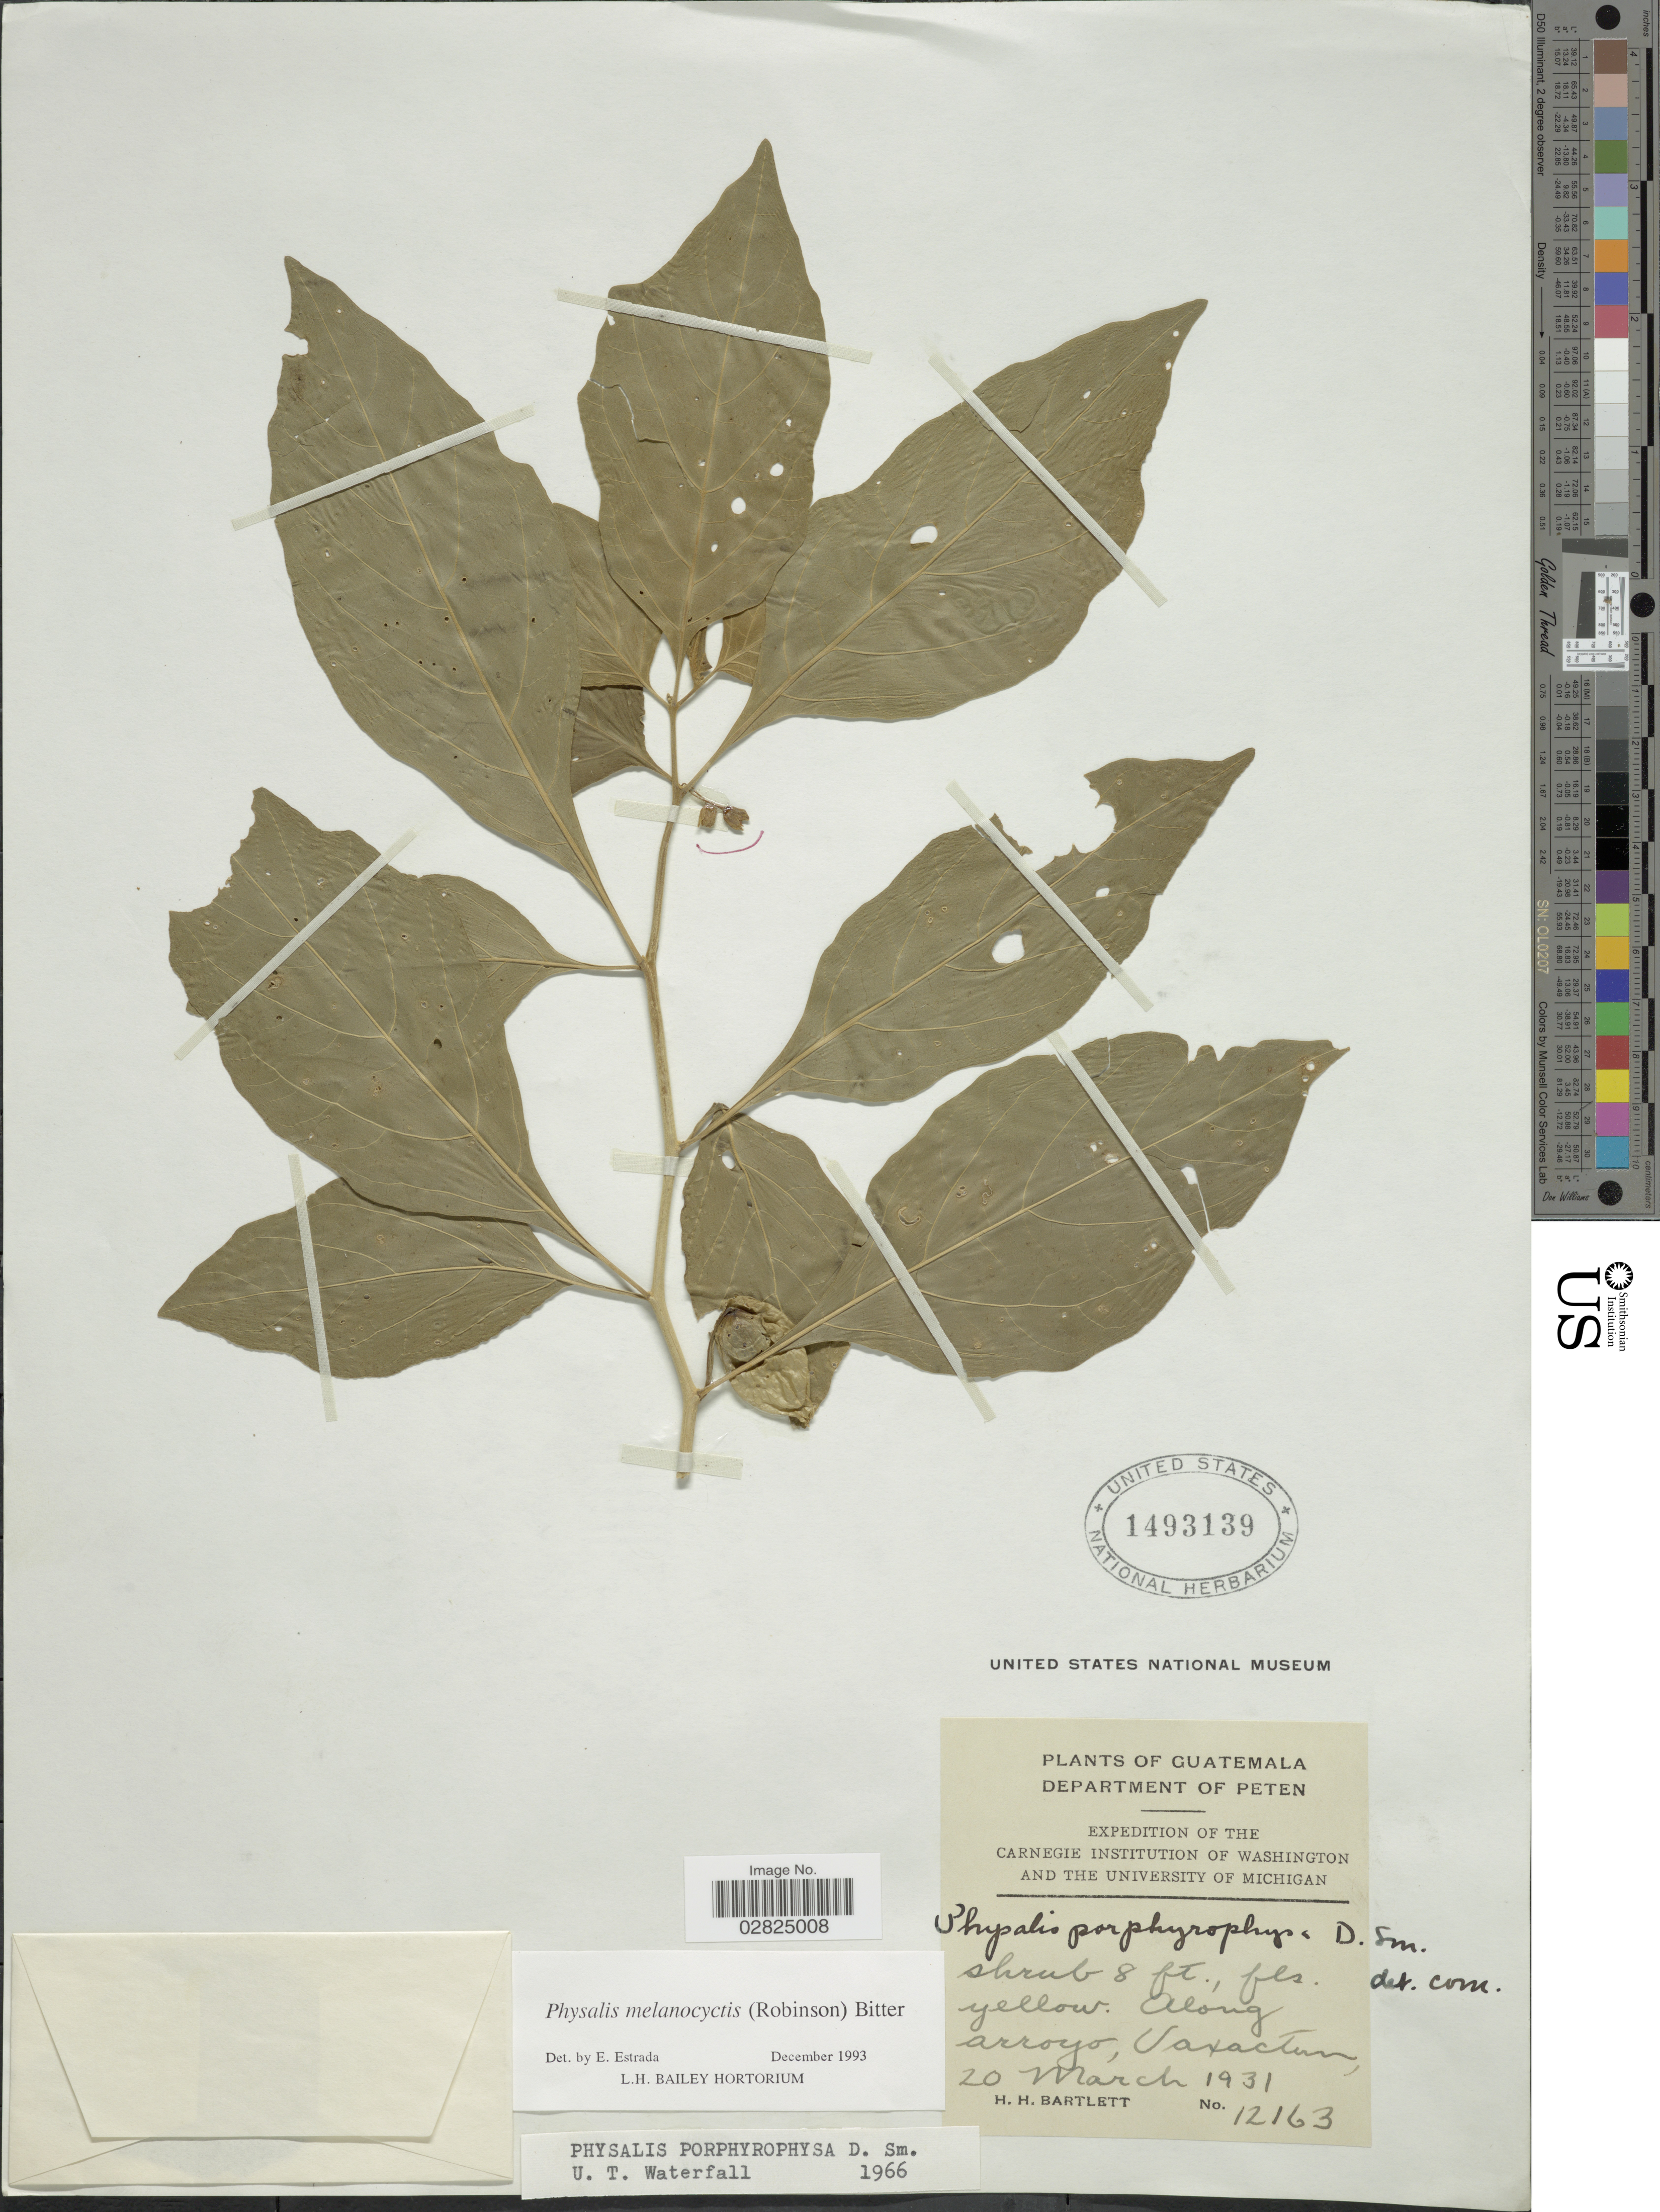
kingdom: Plantae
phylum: Tracheophyta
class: Magnoliopsida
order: Solanales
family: Solanaceae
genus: Physalis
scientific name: Physalis melanocystis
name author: (B.L. Rob.) Bitter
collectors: H. H. Bartlett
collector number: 12163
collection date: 1931-03-20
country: Guatemala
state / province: El Petén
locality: Department of Peten. Along arroyo, Uaxactun.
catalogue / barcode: US 1493139